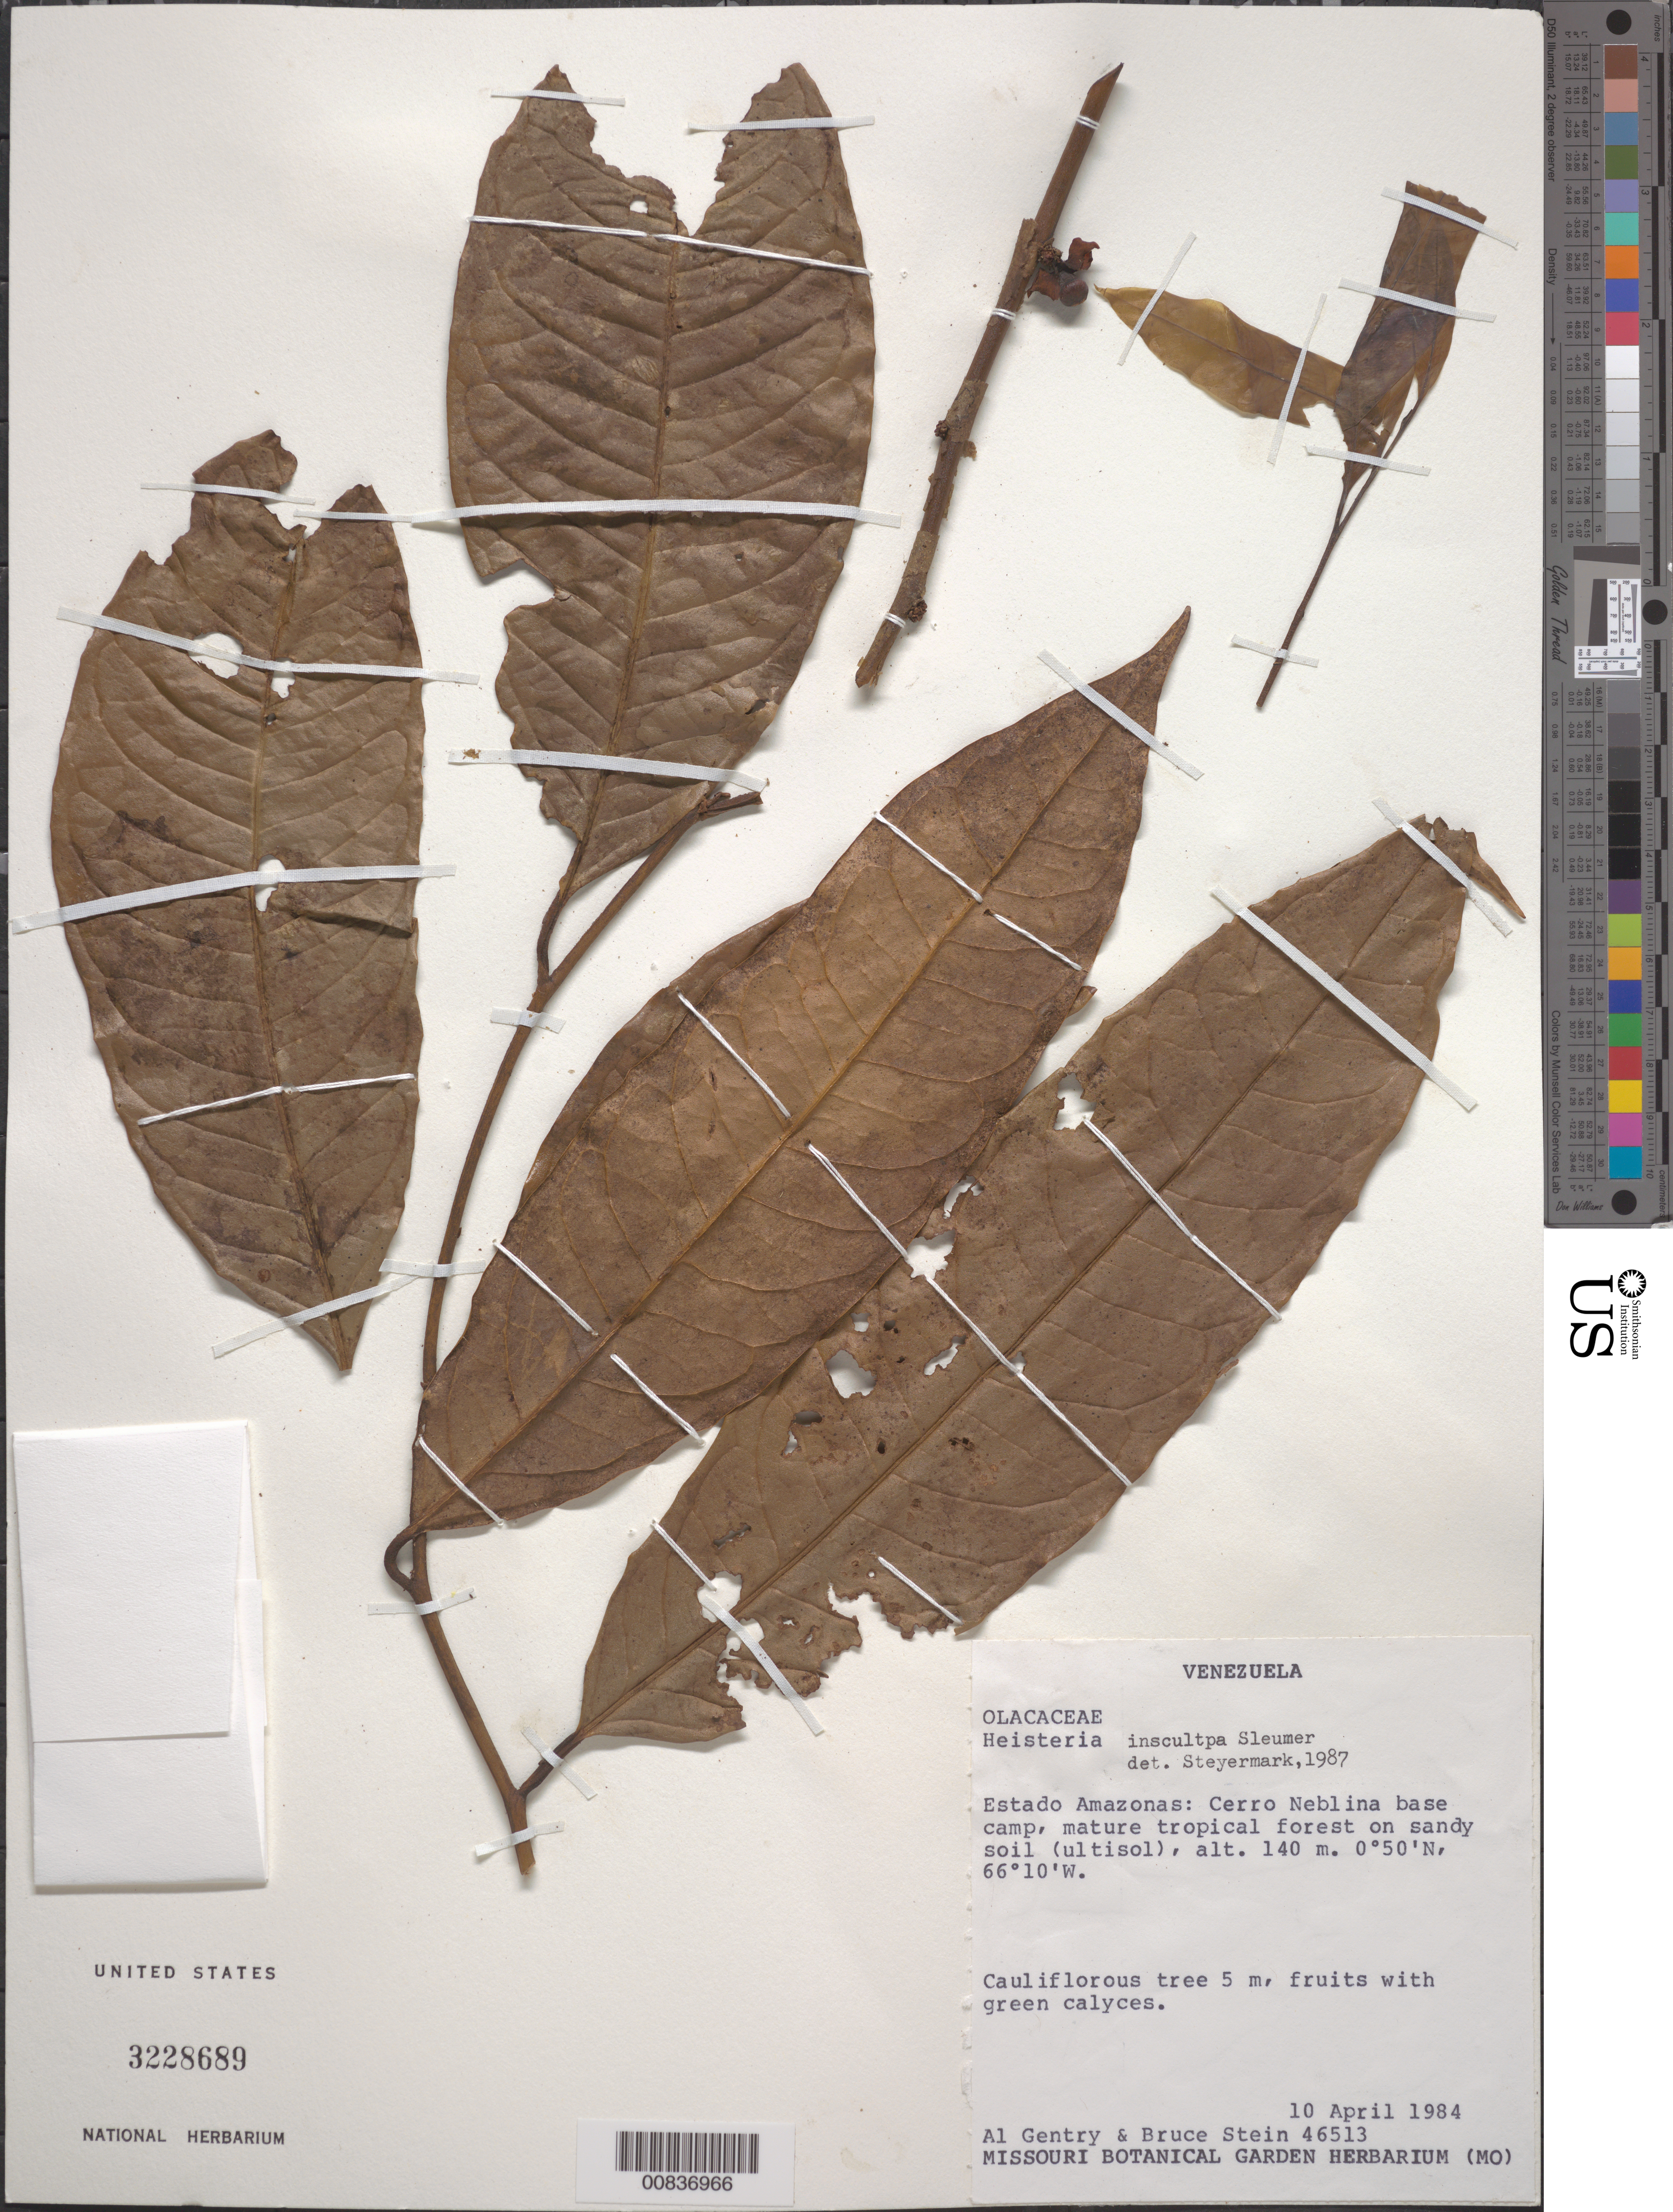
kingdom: Plantae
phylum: Tracheophyta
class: Magnoliopsida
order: Santalales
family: Erythropalaceae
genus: Heisteria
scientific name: Heisteria insculpta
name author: Sleumer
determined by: Steyermark, Julian A., (VEN)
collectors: A. H. Gentry & B. Stein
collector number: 46513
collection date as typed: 10-Apr-84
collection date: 1984-04-10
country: Venezuela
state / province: Amazonas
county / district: Río Negro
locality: Cerro de La Neblina Base Camp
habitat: Mature tropical forest on sandy soil (ultisol)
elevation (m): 140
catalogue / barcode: US 3228689